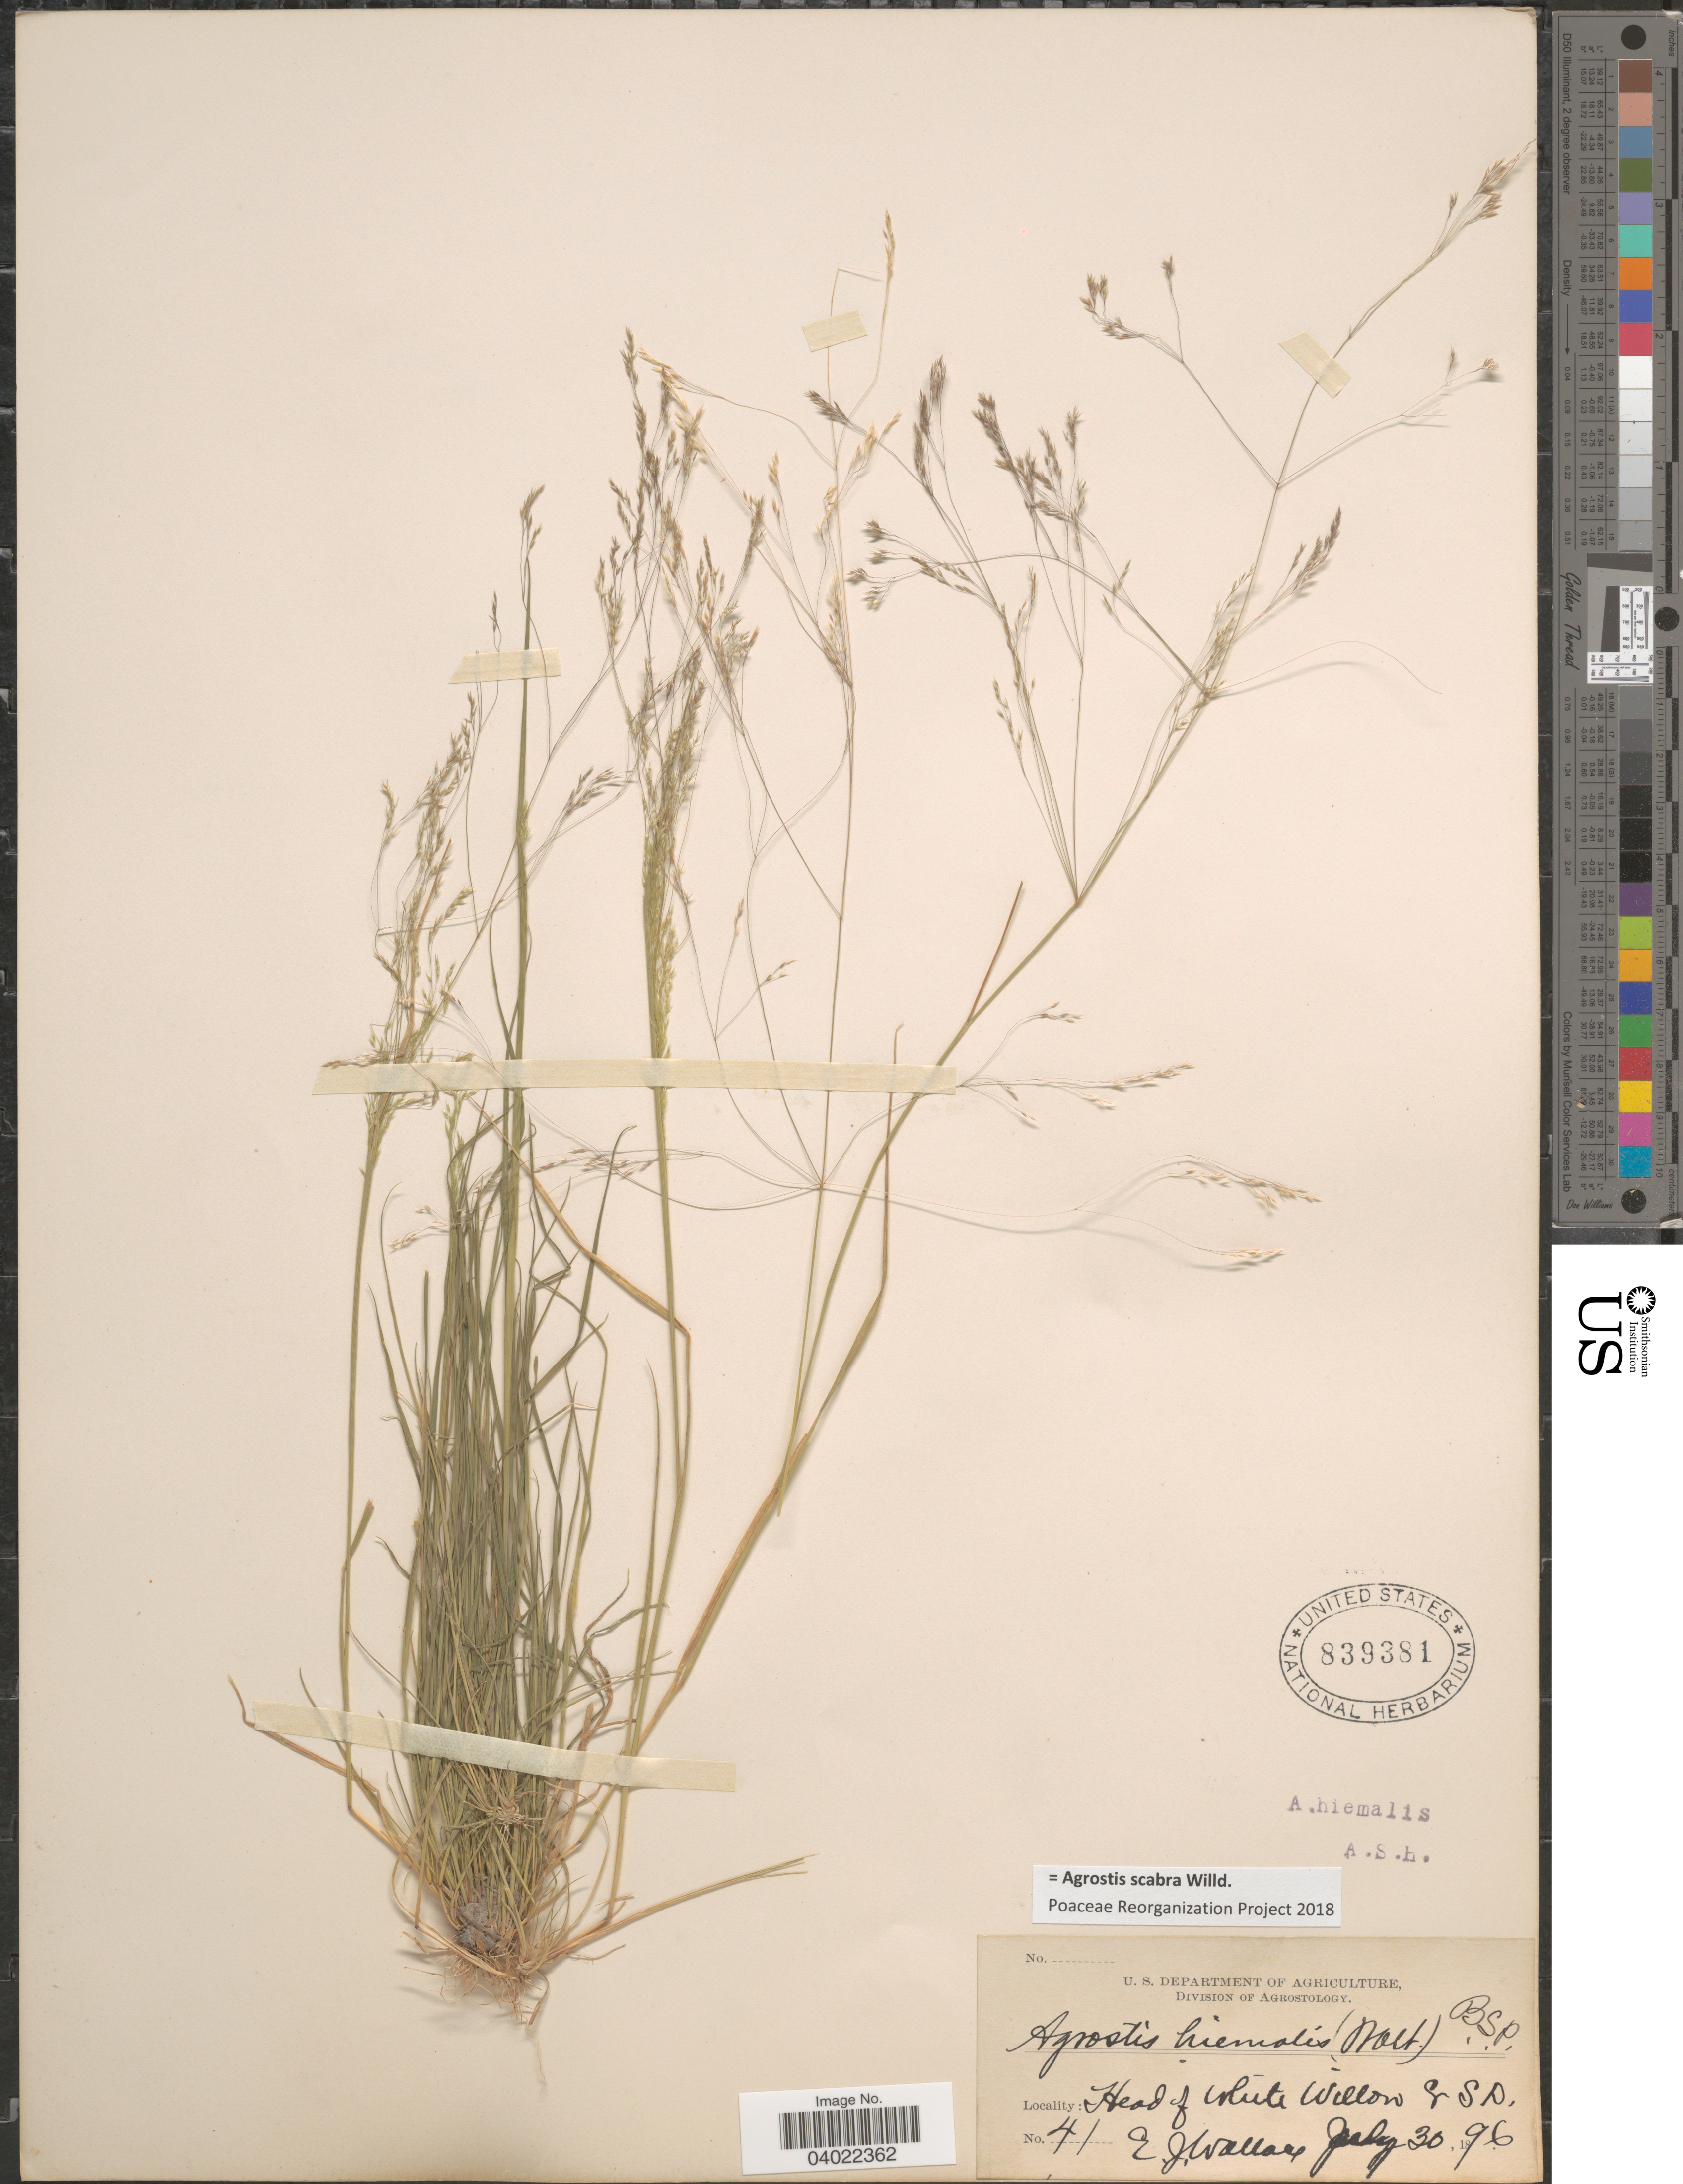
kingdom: Plantae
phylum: Tracheophyta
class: Liliopsida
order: Poales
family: Poaceae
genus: Agrostis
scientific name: Agrostis scabra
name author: Willd.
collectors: E. J. Wallace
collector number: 41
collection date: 1896-07-30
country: United States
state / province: South Dakota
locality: Head of White Willow.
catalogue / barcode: US 839381